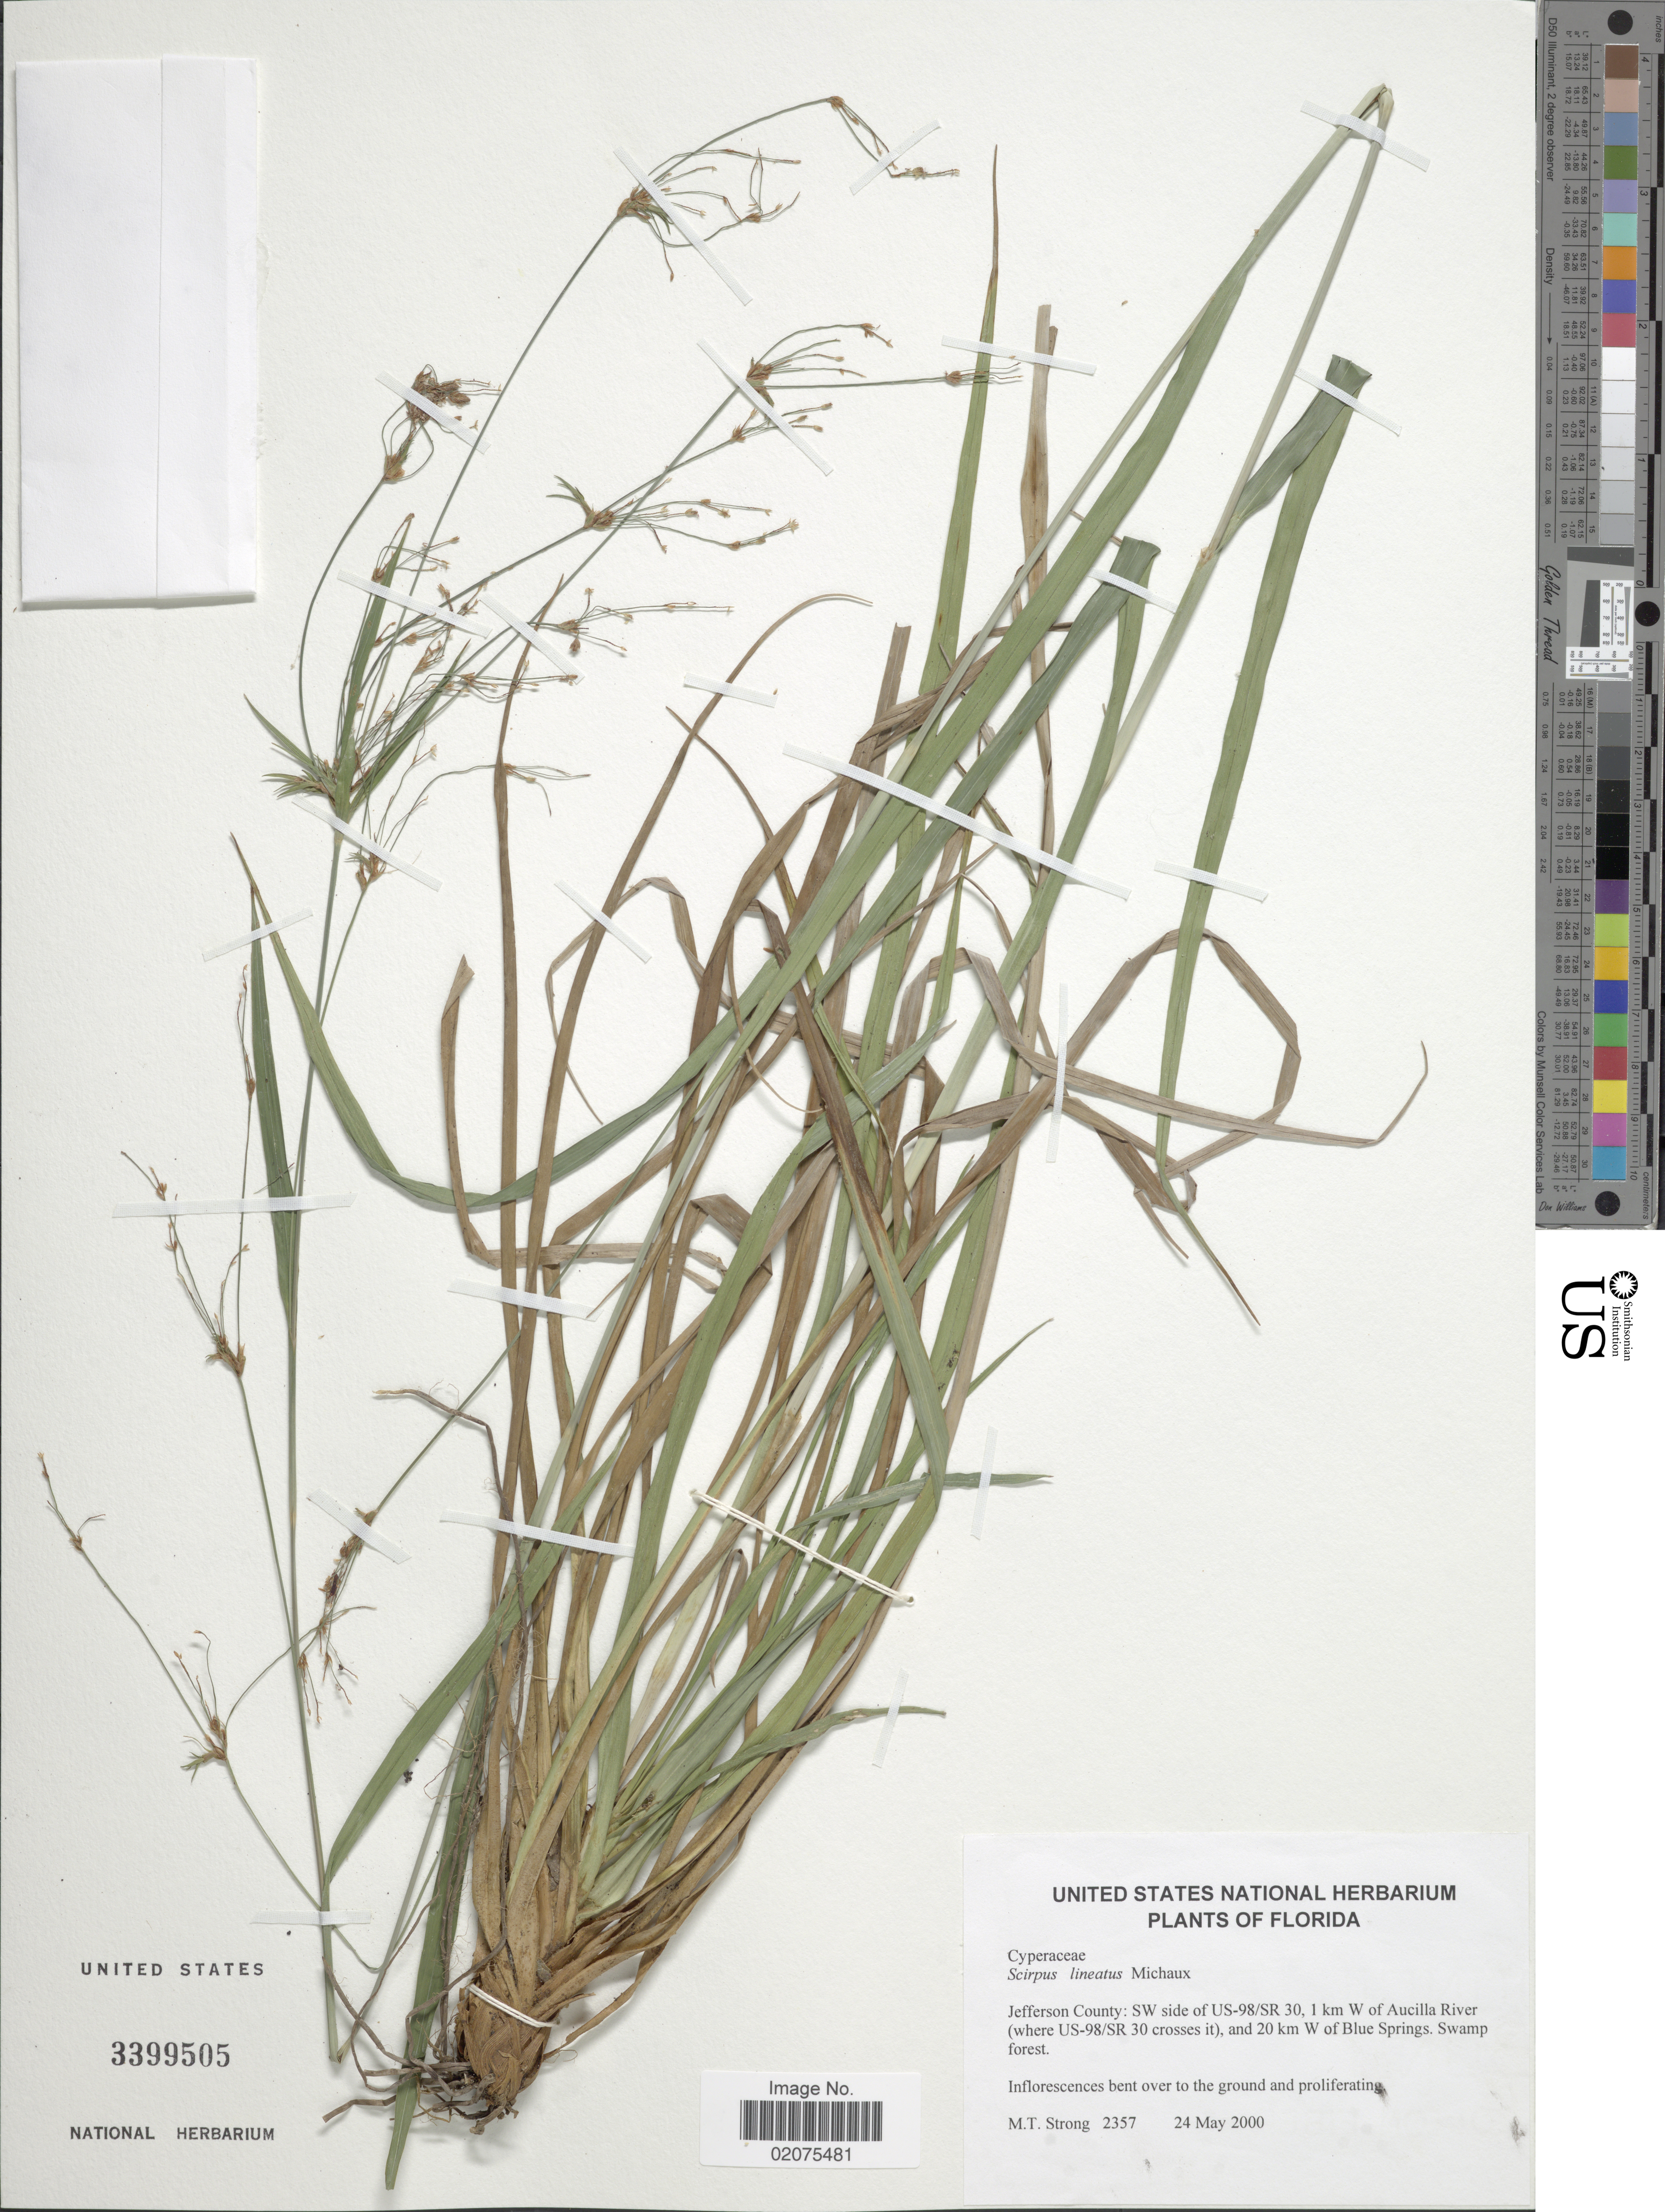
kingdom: Plantae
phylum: Tracheophyta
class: Liliopsida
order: Poales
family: Cyperaceae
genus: Scirpus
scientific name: Scirpus lineatus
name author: Michx.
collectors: M. T. Strong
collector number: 2357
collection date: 2000-05-24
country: United States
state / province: Florida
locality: Jefferson County: SW side of US-98/SR 30, 1 km W of Aucilla River (where US-98/SR 30 crossis it), and 20 km W of Blue Springs. Swamp forest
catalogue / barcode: US 3399505